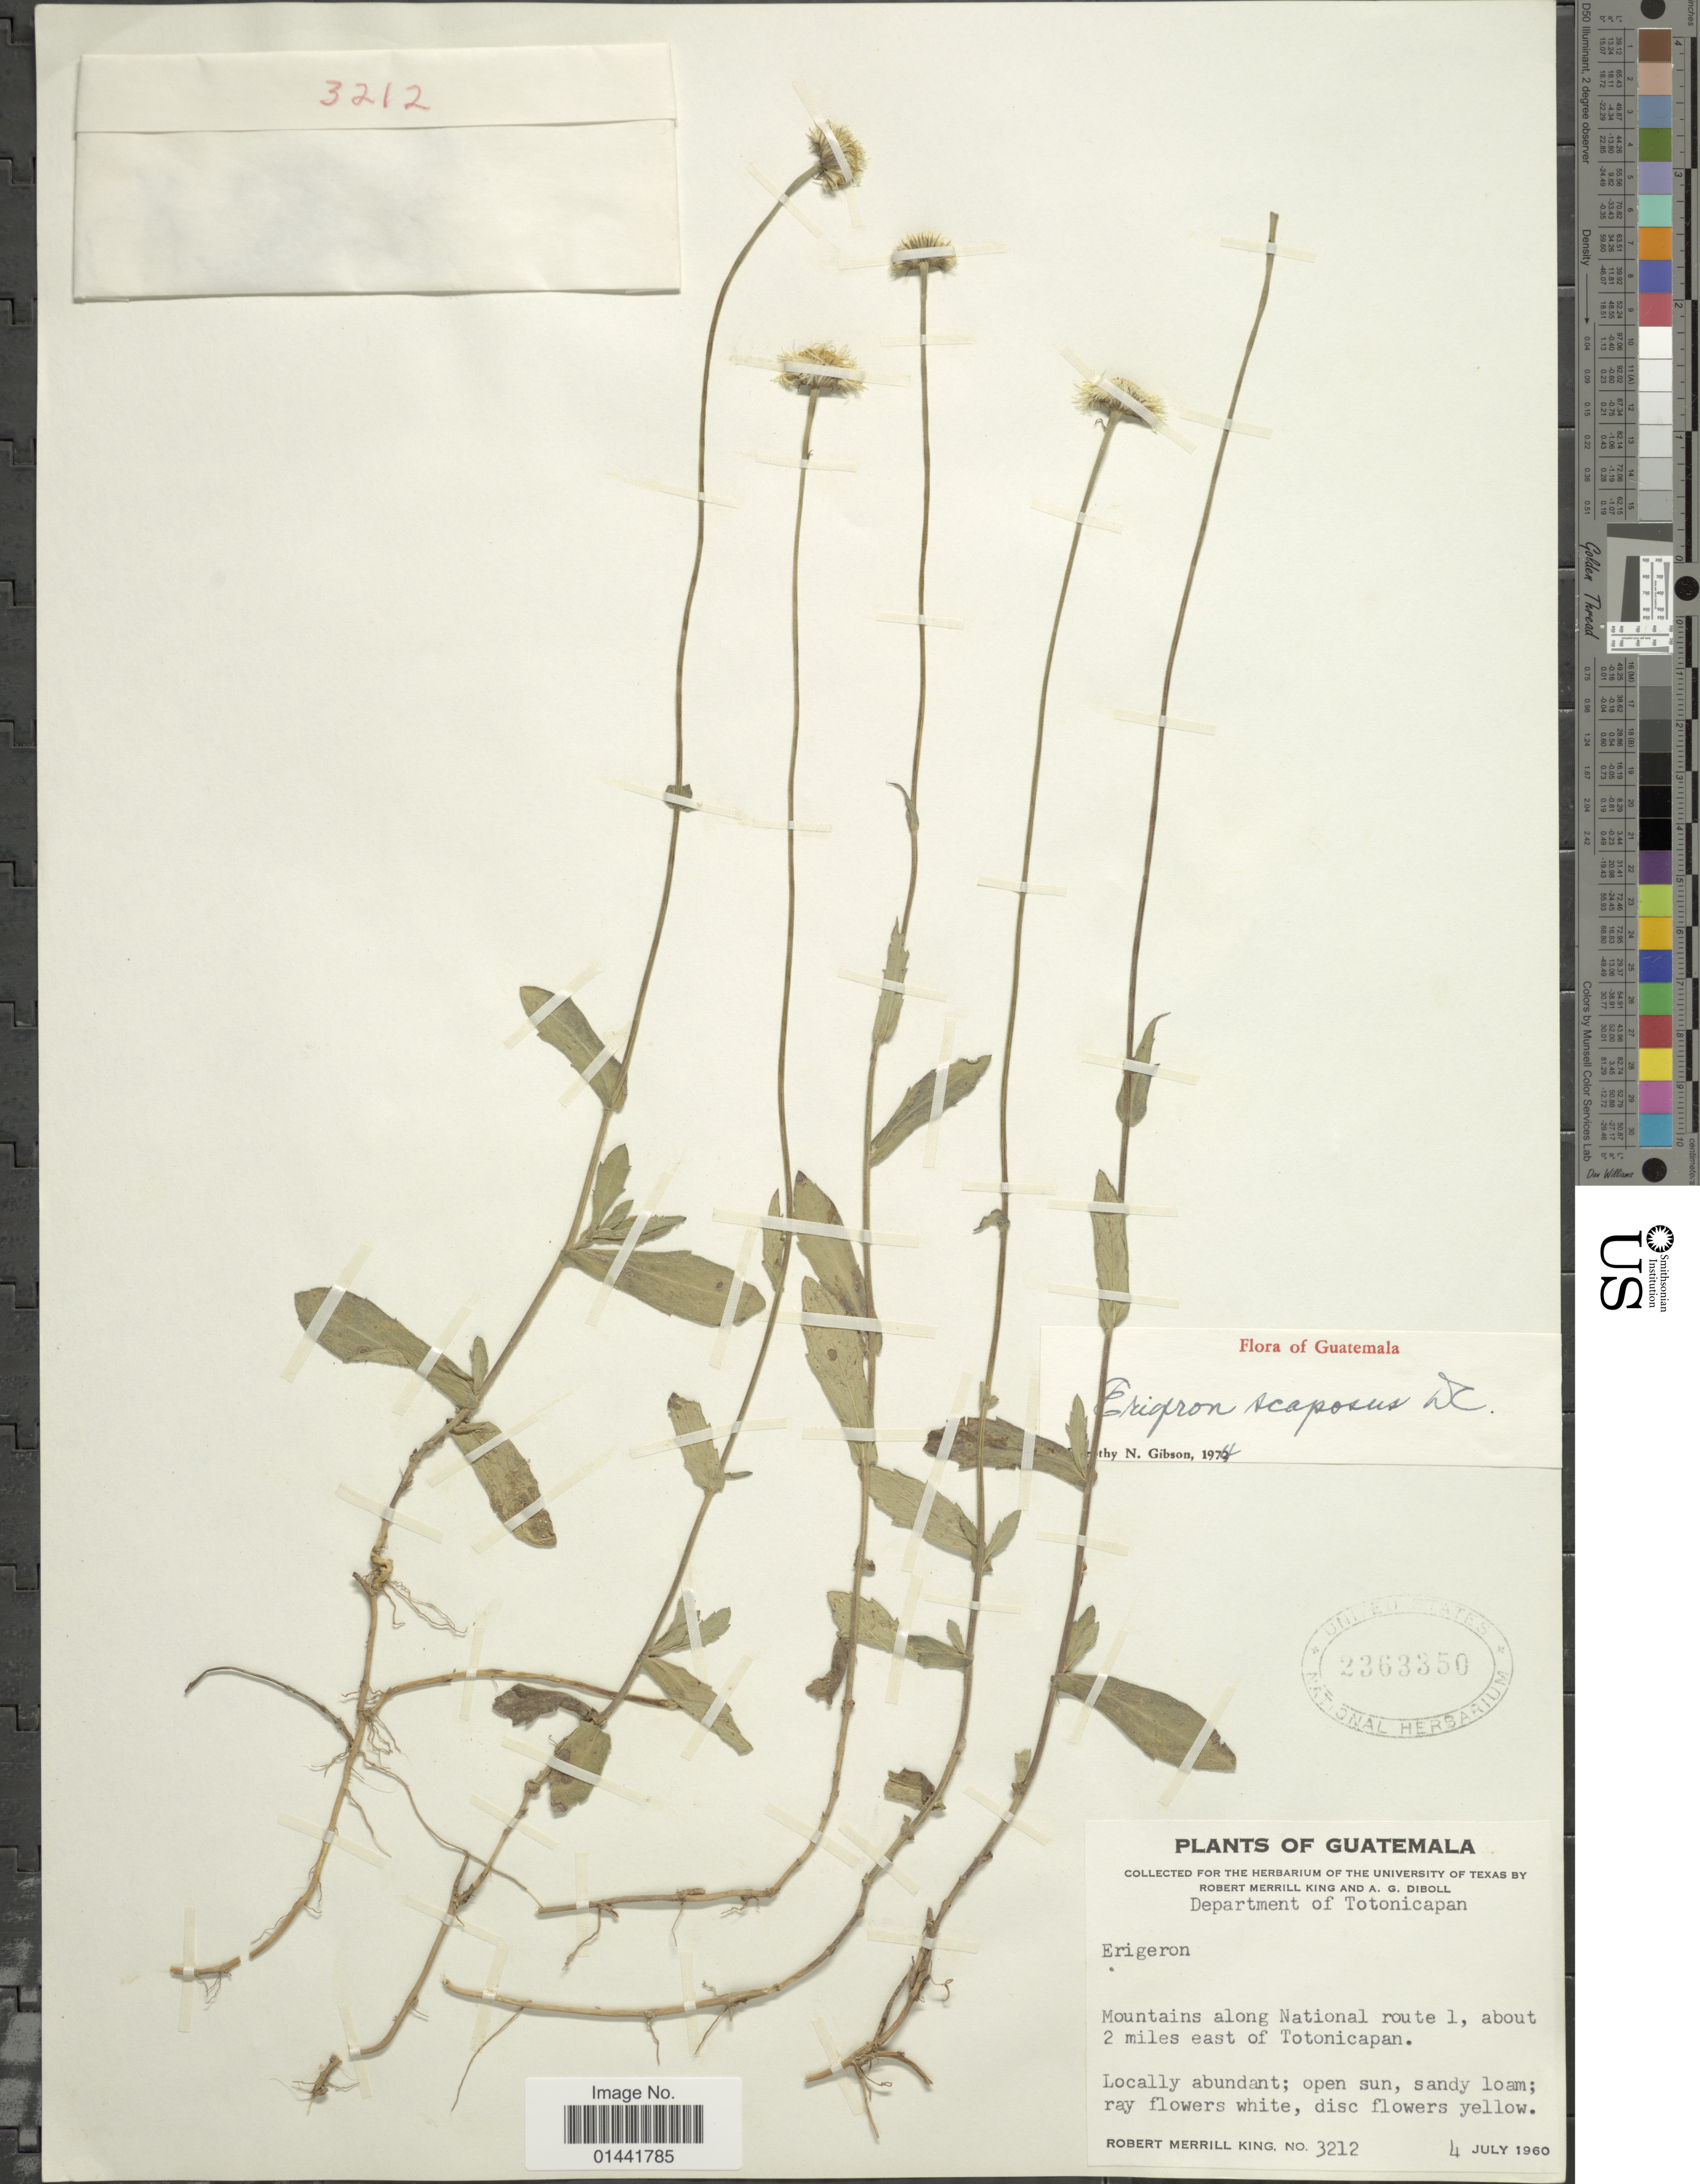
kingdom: Plantae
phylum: Tracheophyta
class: Magnoliopsida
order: Asterales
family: Asteraceae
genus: Erigeron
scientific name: Erigeron scaposus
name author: DC.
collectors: R. M. King & A. Diboll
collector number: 3212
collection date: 1960-07-04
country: Guatemala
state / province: Totonicapan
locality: Mountains along National route 1, about 1 miles east of Totonicapan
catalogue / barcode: US 2363350